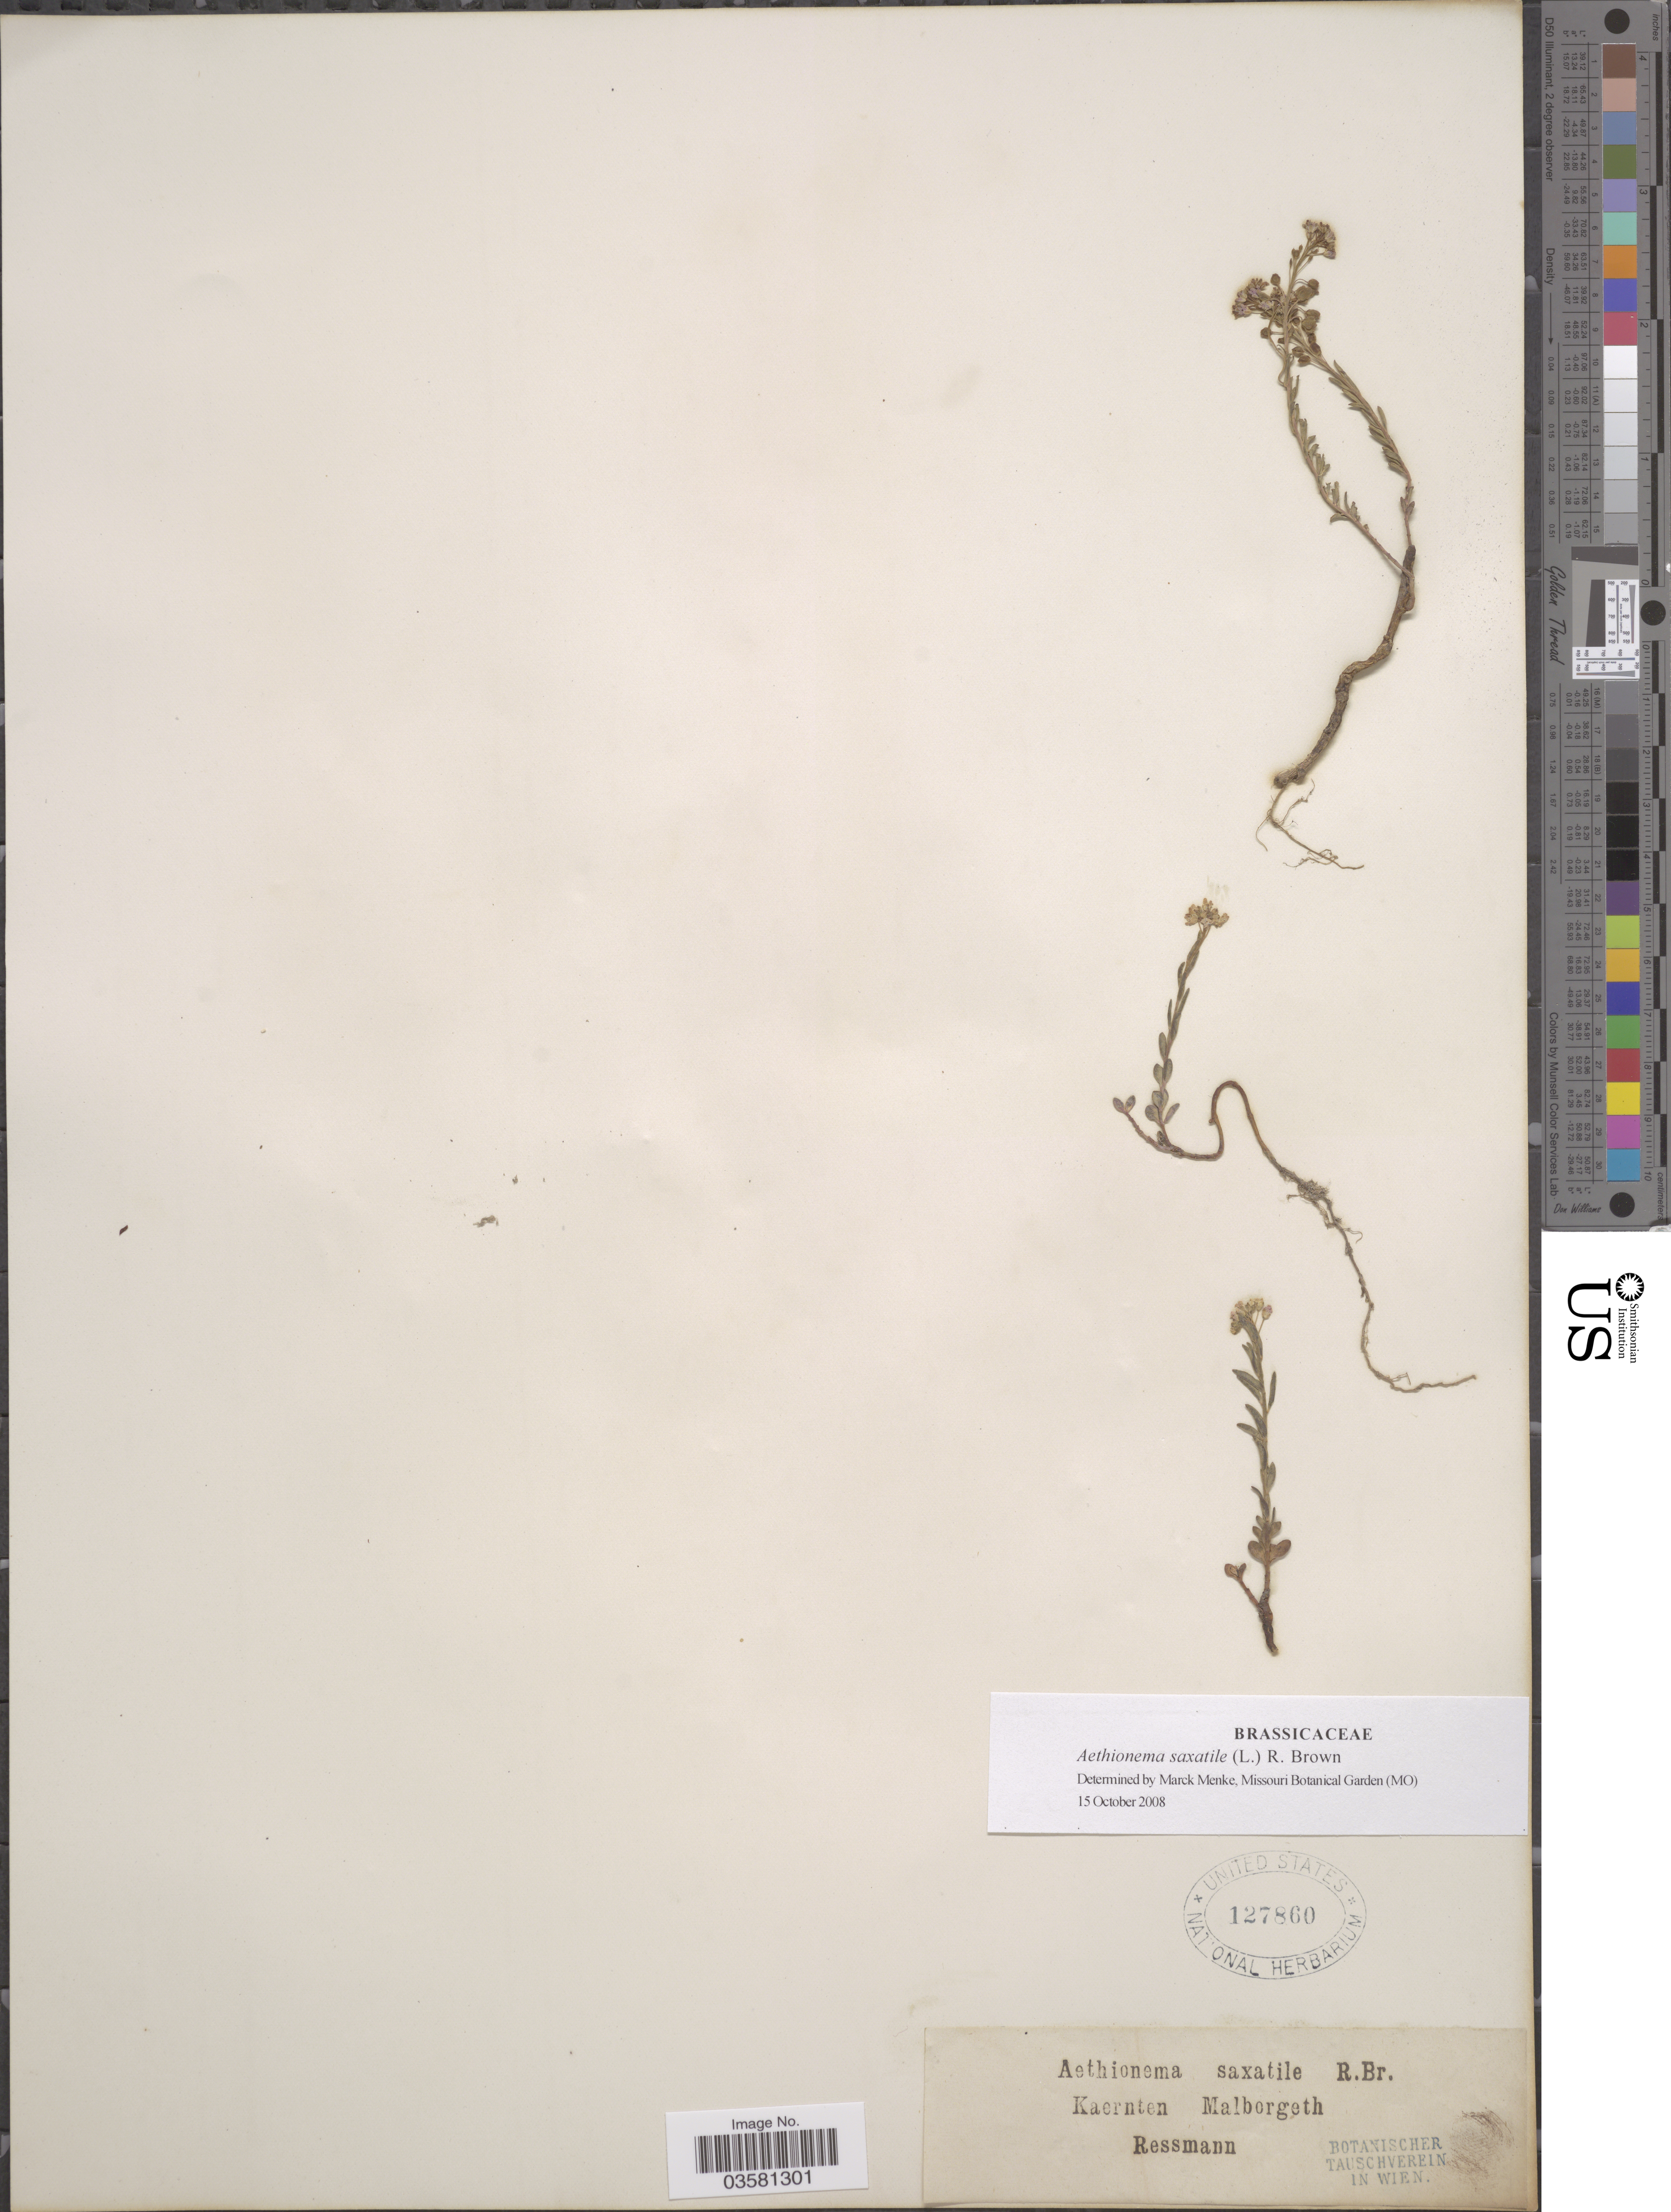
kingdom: Plantae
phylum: Tracheophyta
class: Magnoliopsida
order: Brassicales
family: Brassicaceae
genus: Aethionema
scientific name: Aethionema saxatile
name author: (L.) W.T. Aiton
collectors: Ressmann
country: Austria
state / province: Karnten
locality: Kaernten Malborgeth.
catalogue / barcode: US 127860